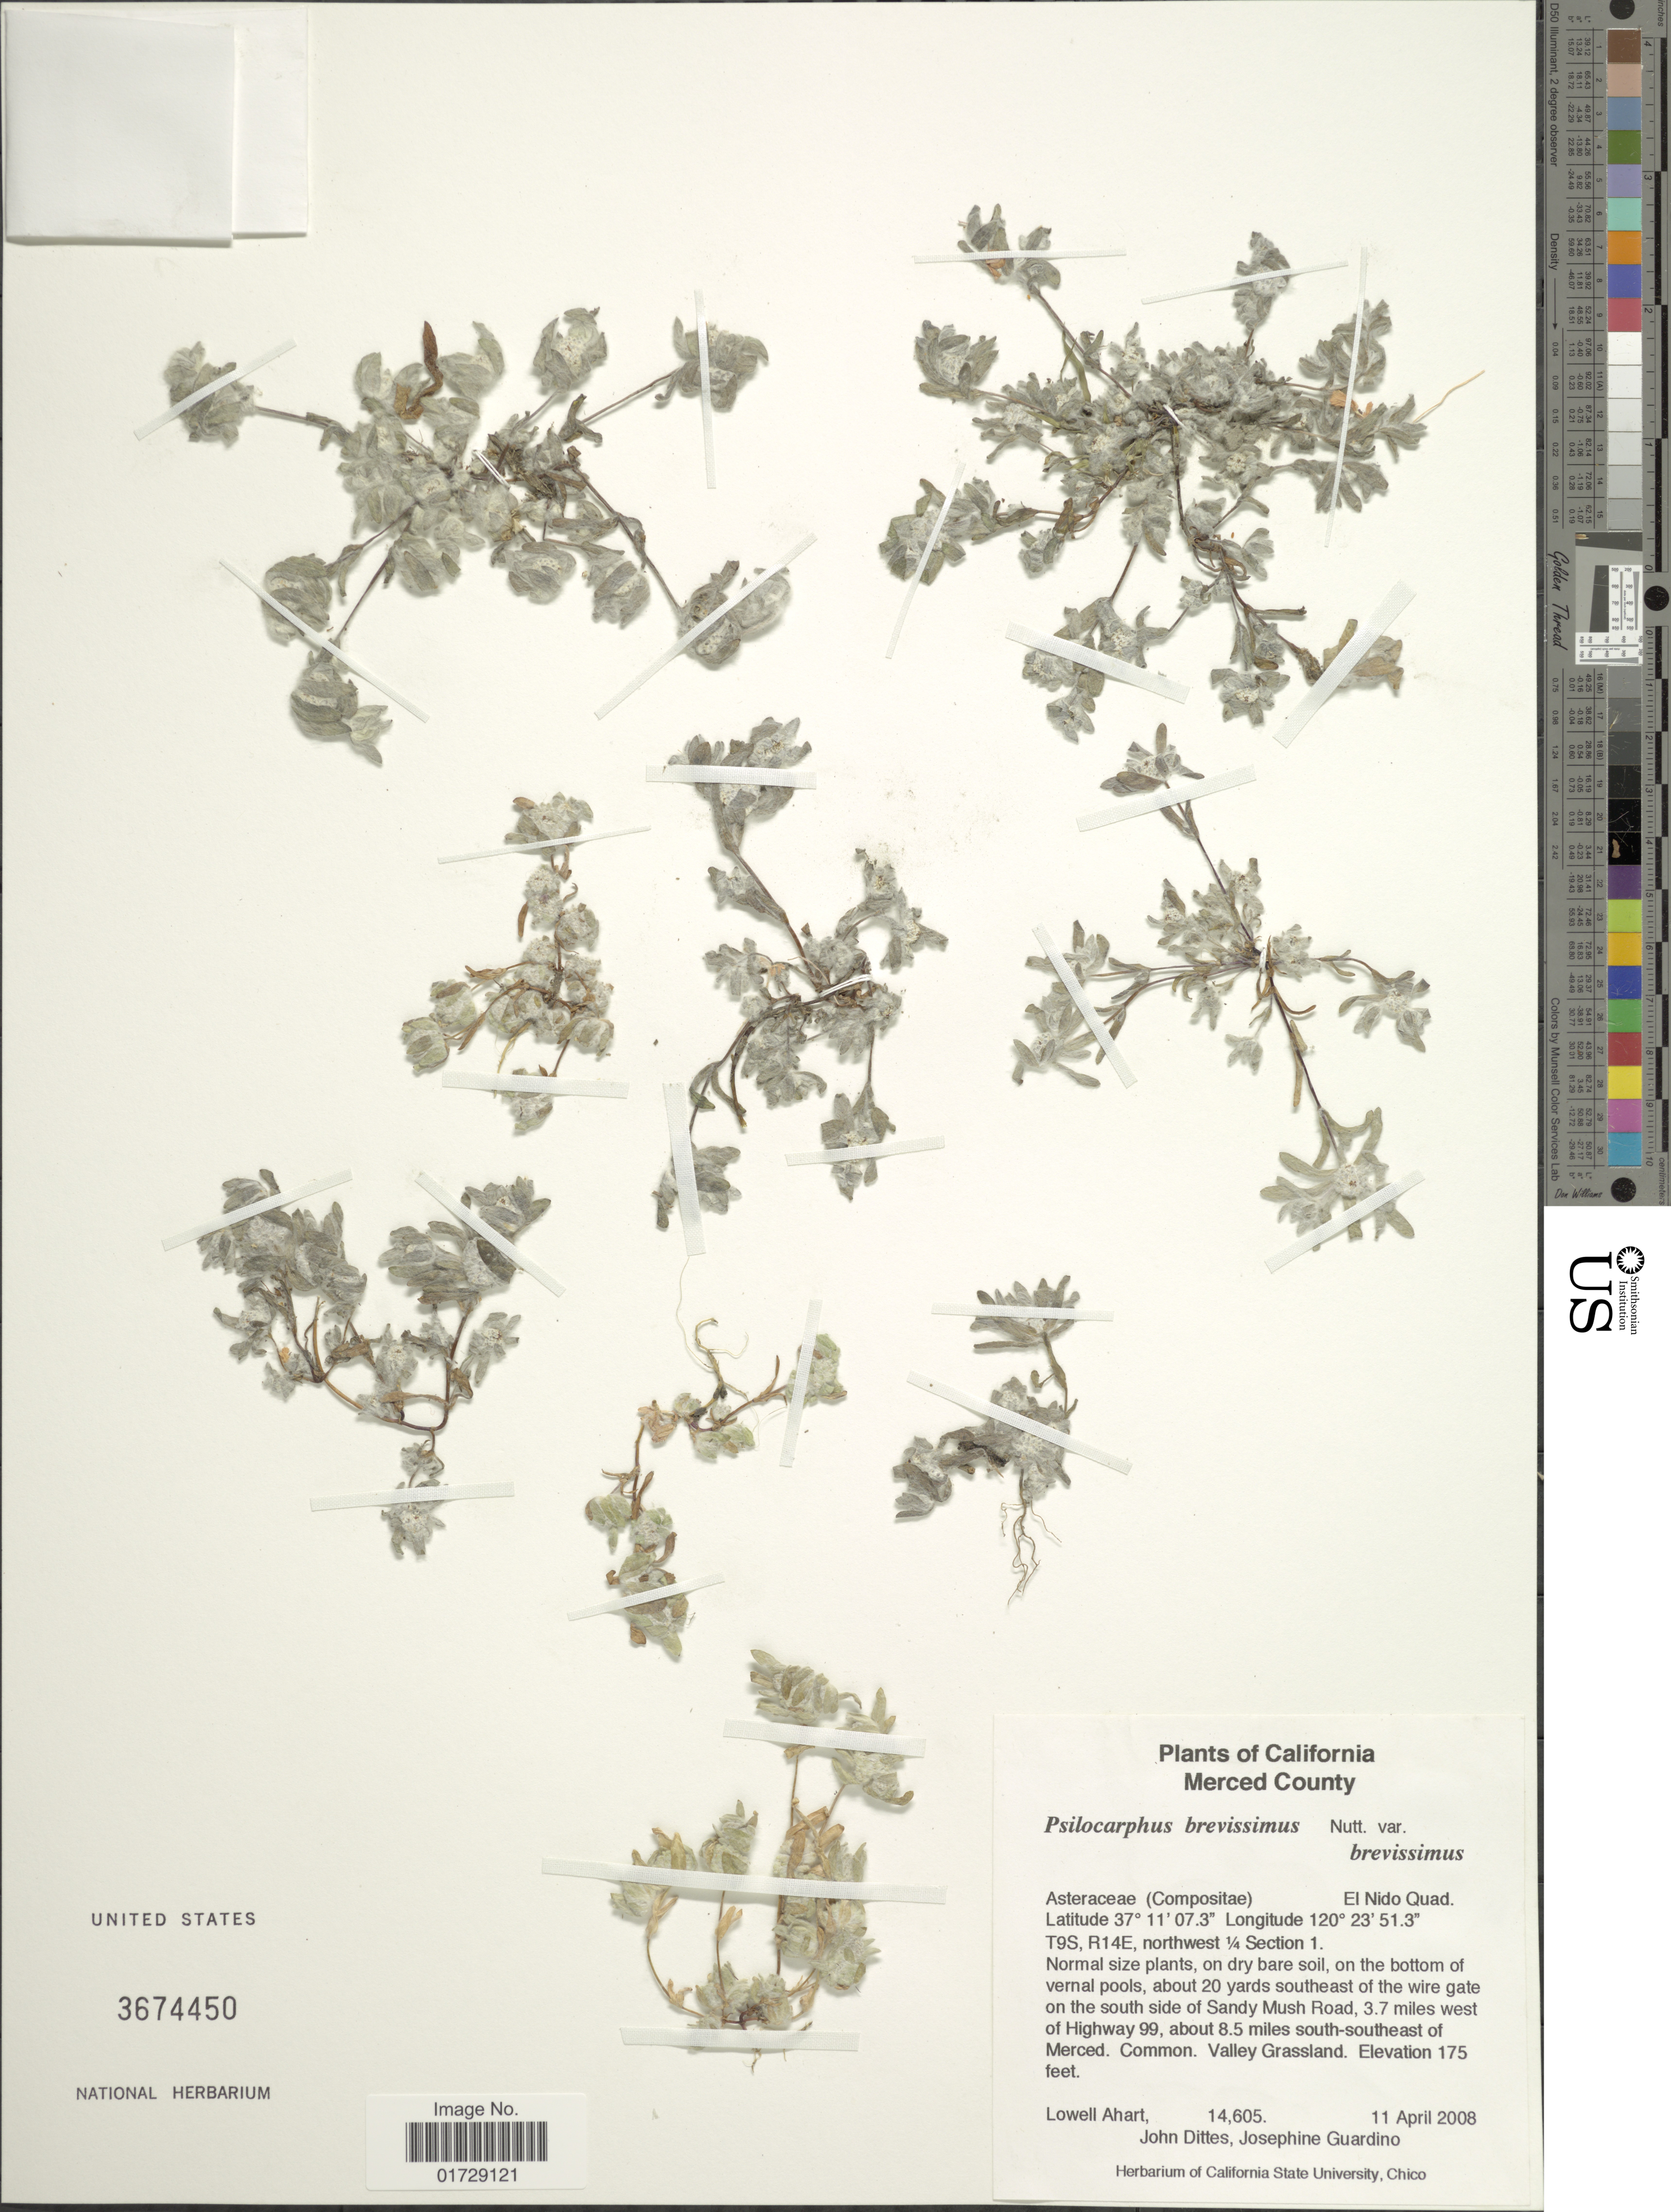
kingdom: Plantae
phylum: Tracheophyta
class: Magnoliopsida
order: Asterales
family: Asteraceae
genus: Psilocarphus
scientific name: Psilocarphus brevissimus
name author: Nutt.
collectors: L. Ahart, J. Dittes & J. Guardino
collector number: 14605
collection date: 2008-04-11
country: United States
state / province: California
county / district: Merced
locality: Merced County, T9S, R14E, northwest ¼ Section 1. 3.7 miles west of Highway 99, about 8.5 miles south-southeast of Merced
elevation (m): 53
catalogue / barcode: US 3674450